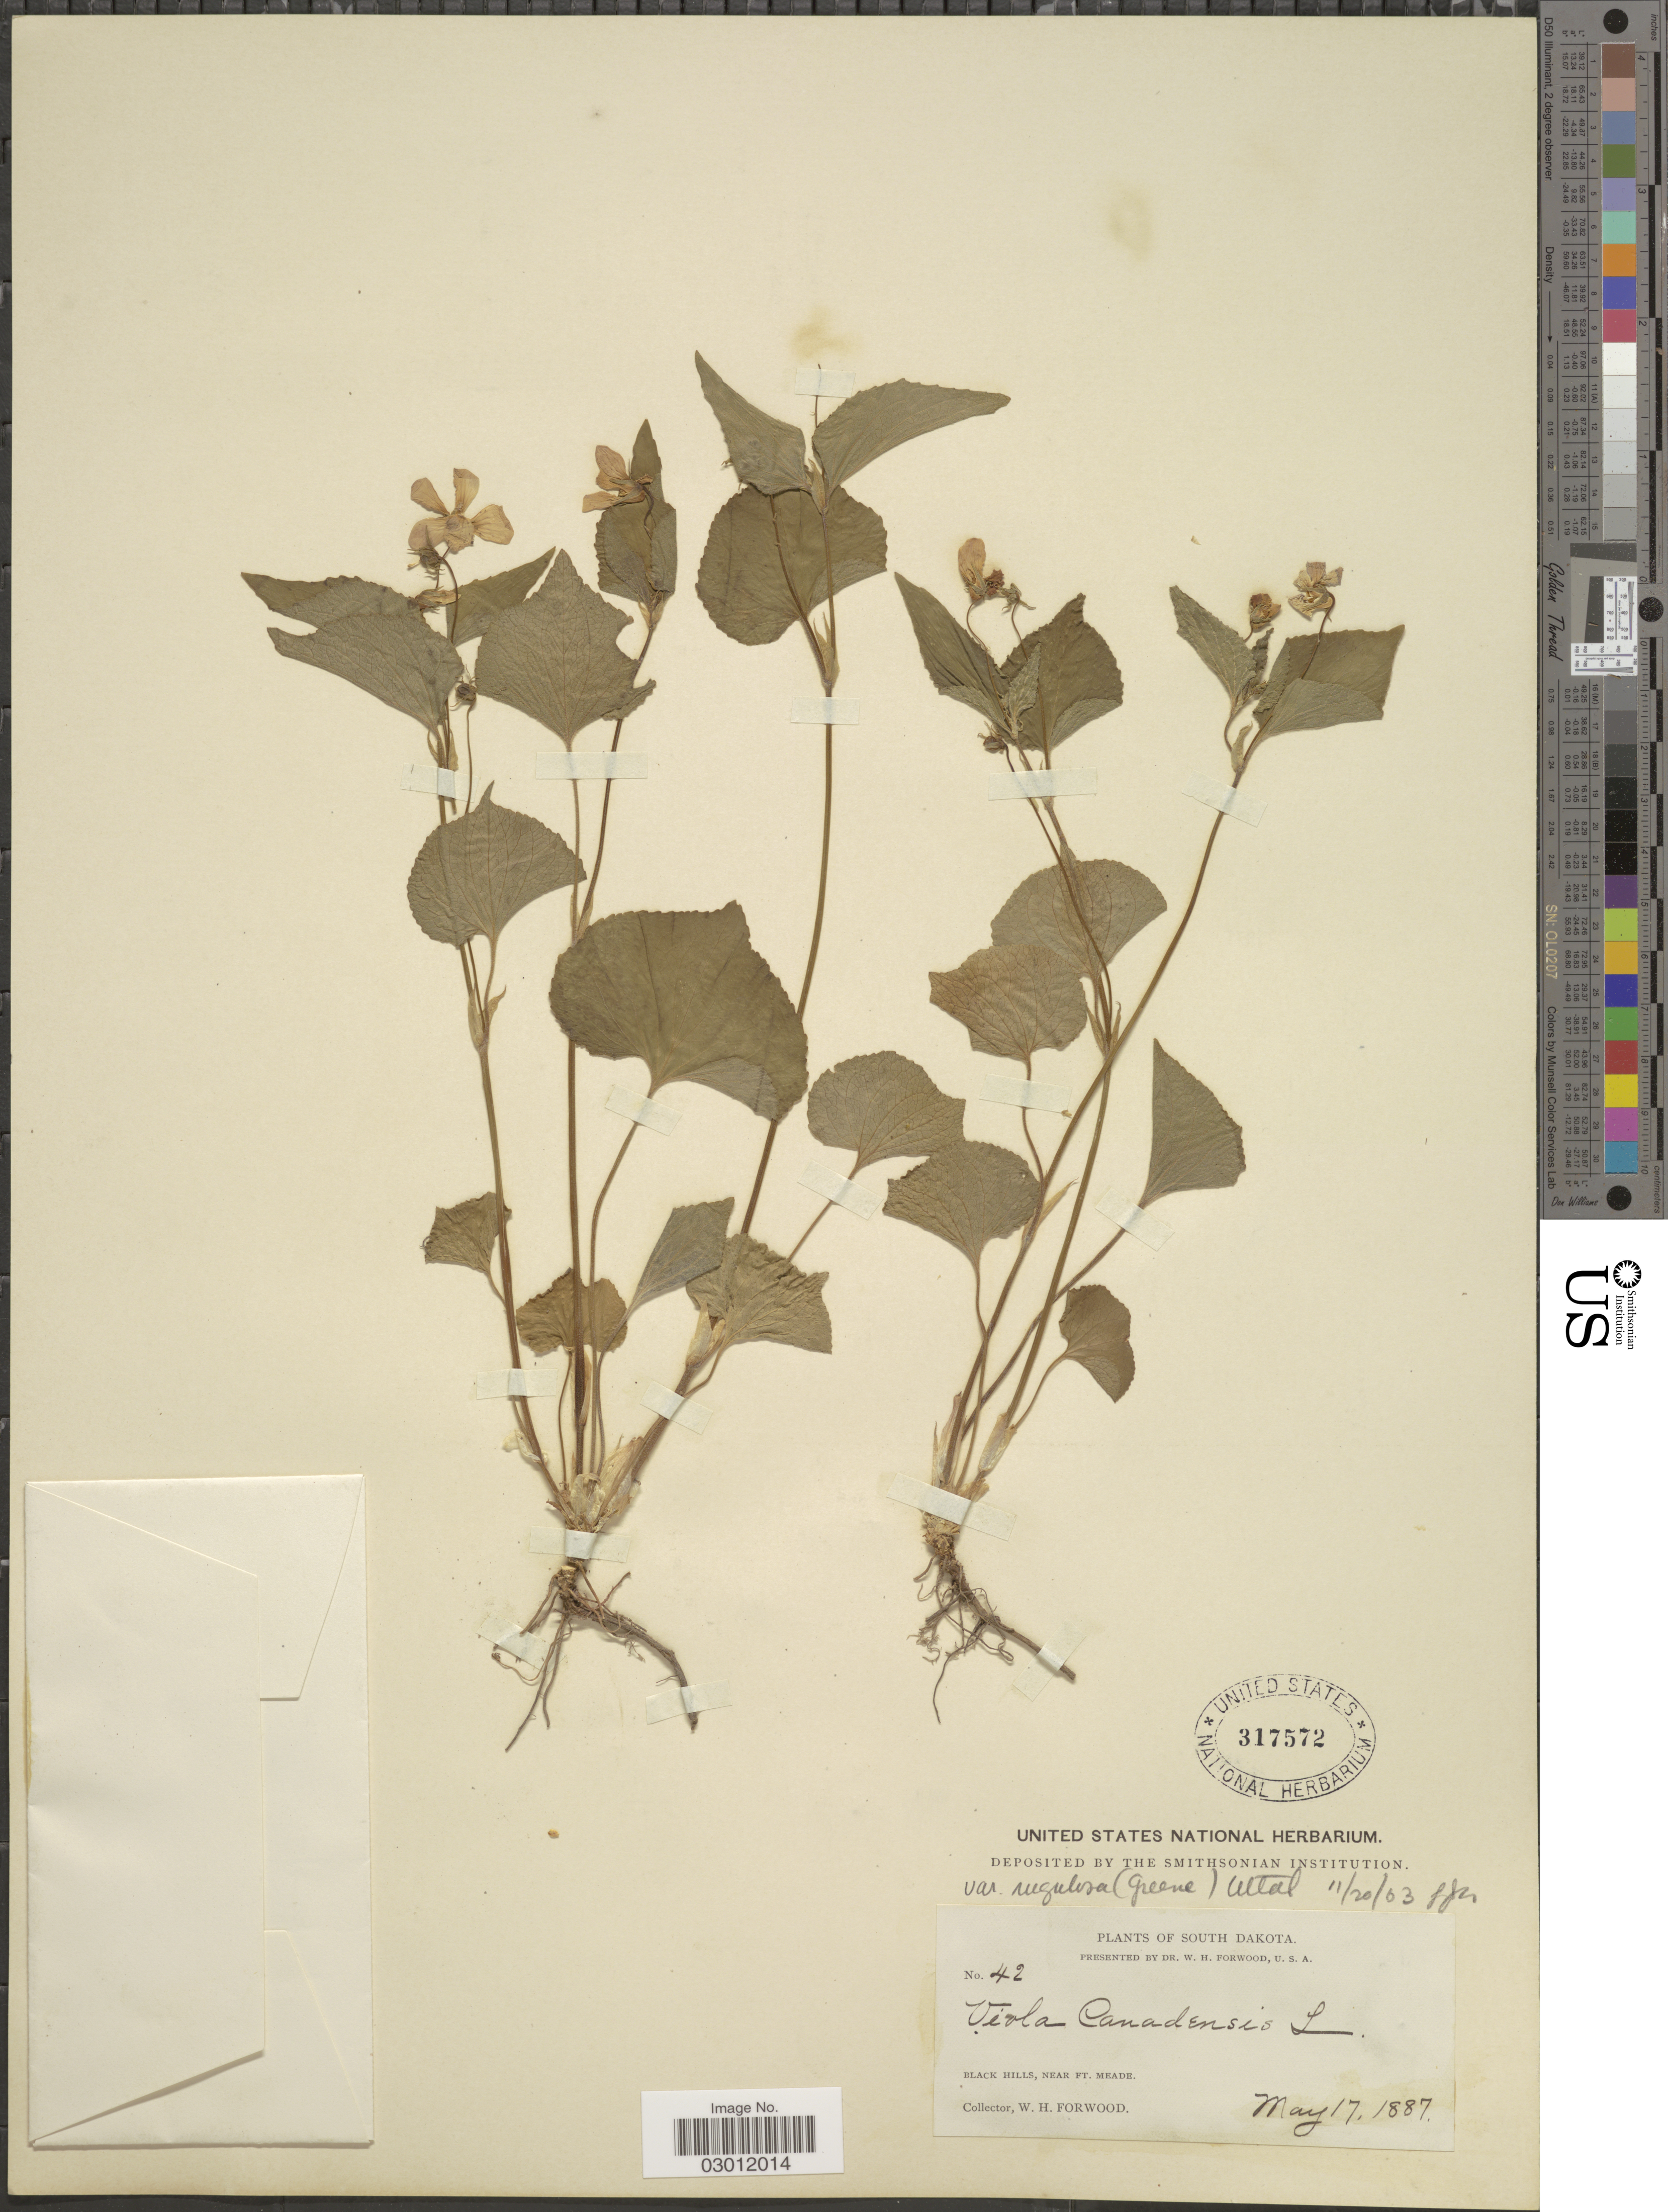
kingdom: Plantae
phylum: Tracheophyta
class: Magnoliopsida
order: Malpighiales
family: Violaceae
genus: Viola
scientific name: Viola canadensis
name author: L.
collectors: W. Forwood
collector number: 42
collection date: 1887-05-17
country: United States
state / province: South Dakota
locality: Black Hills, near Ft. Meade.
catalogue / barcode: US 317572